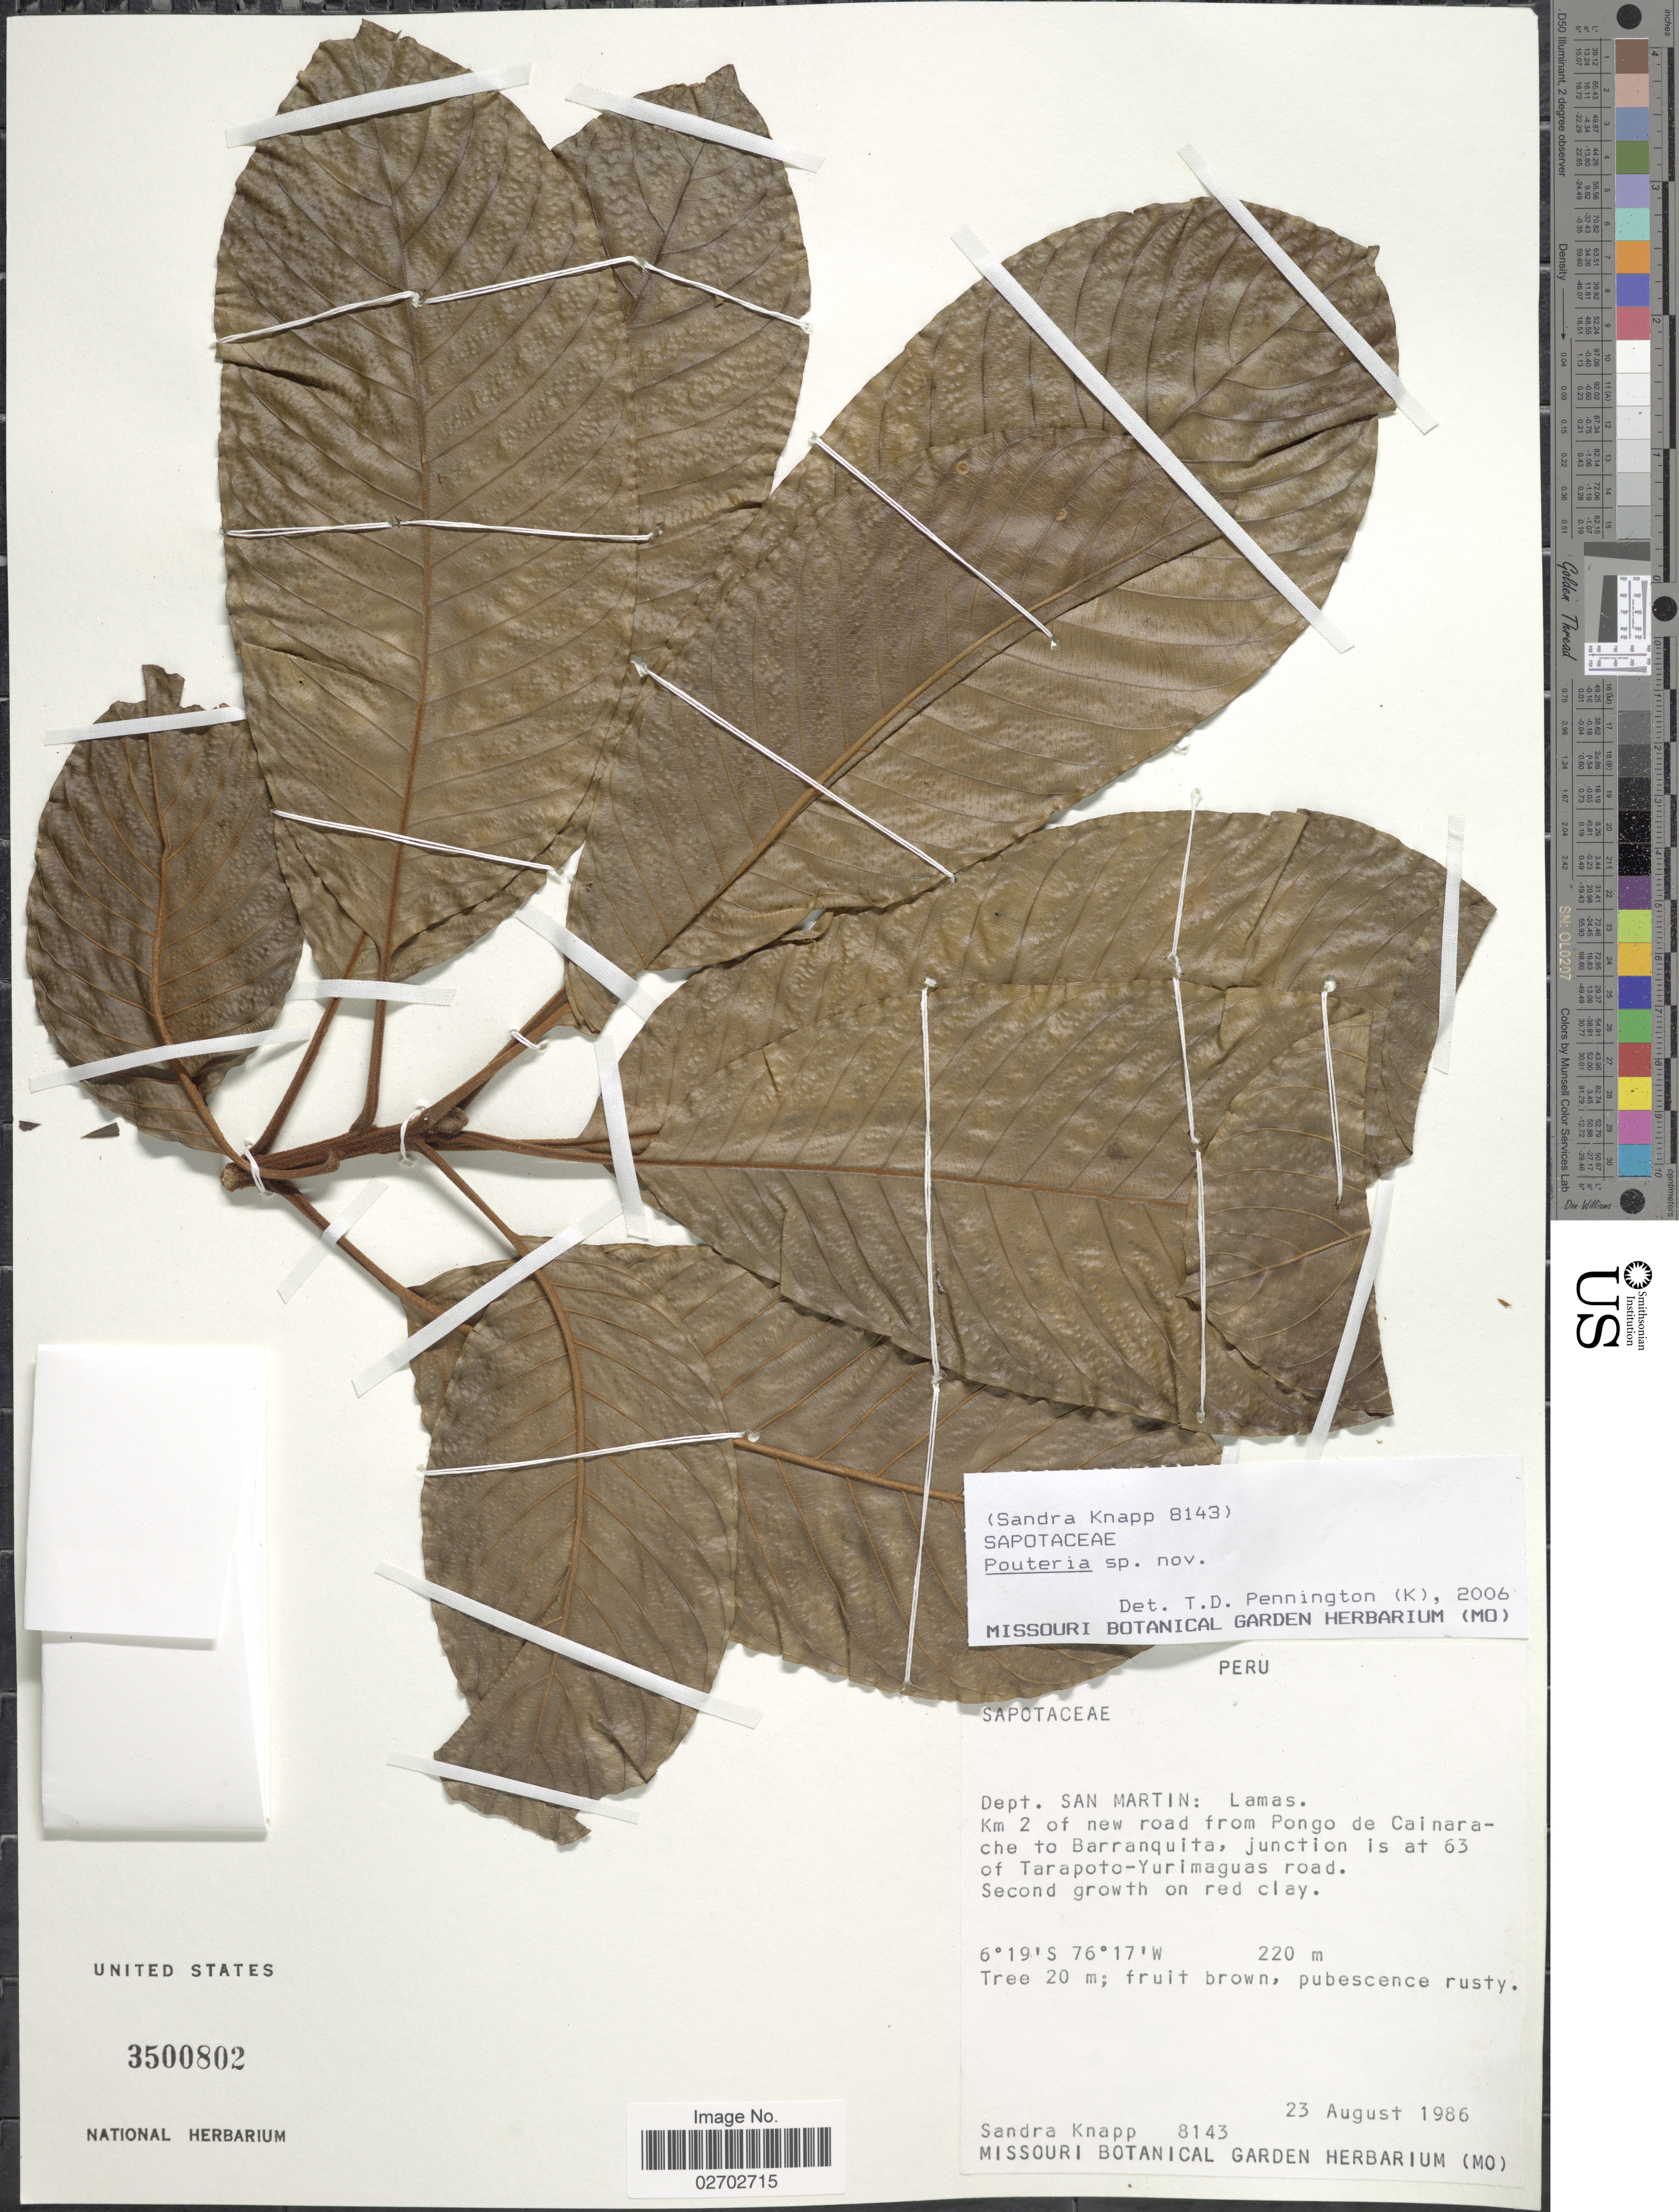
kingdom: Plantae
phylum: Tracheophyta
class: Magnoliopsida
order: Ericales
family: Sapotaceae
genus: Pouteria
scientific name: Pouteria sp.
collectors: S. Knapp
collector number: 8143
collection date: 1986-08-23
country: Peru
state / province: San Martín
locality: Lamas. Km 2 of new road from Pongo de Cainarache to Barranquita, junction is at 63 of Tarapoto-Yurimaguas road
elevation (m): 220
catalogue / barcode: US 3500802